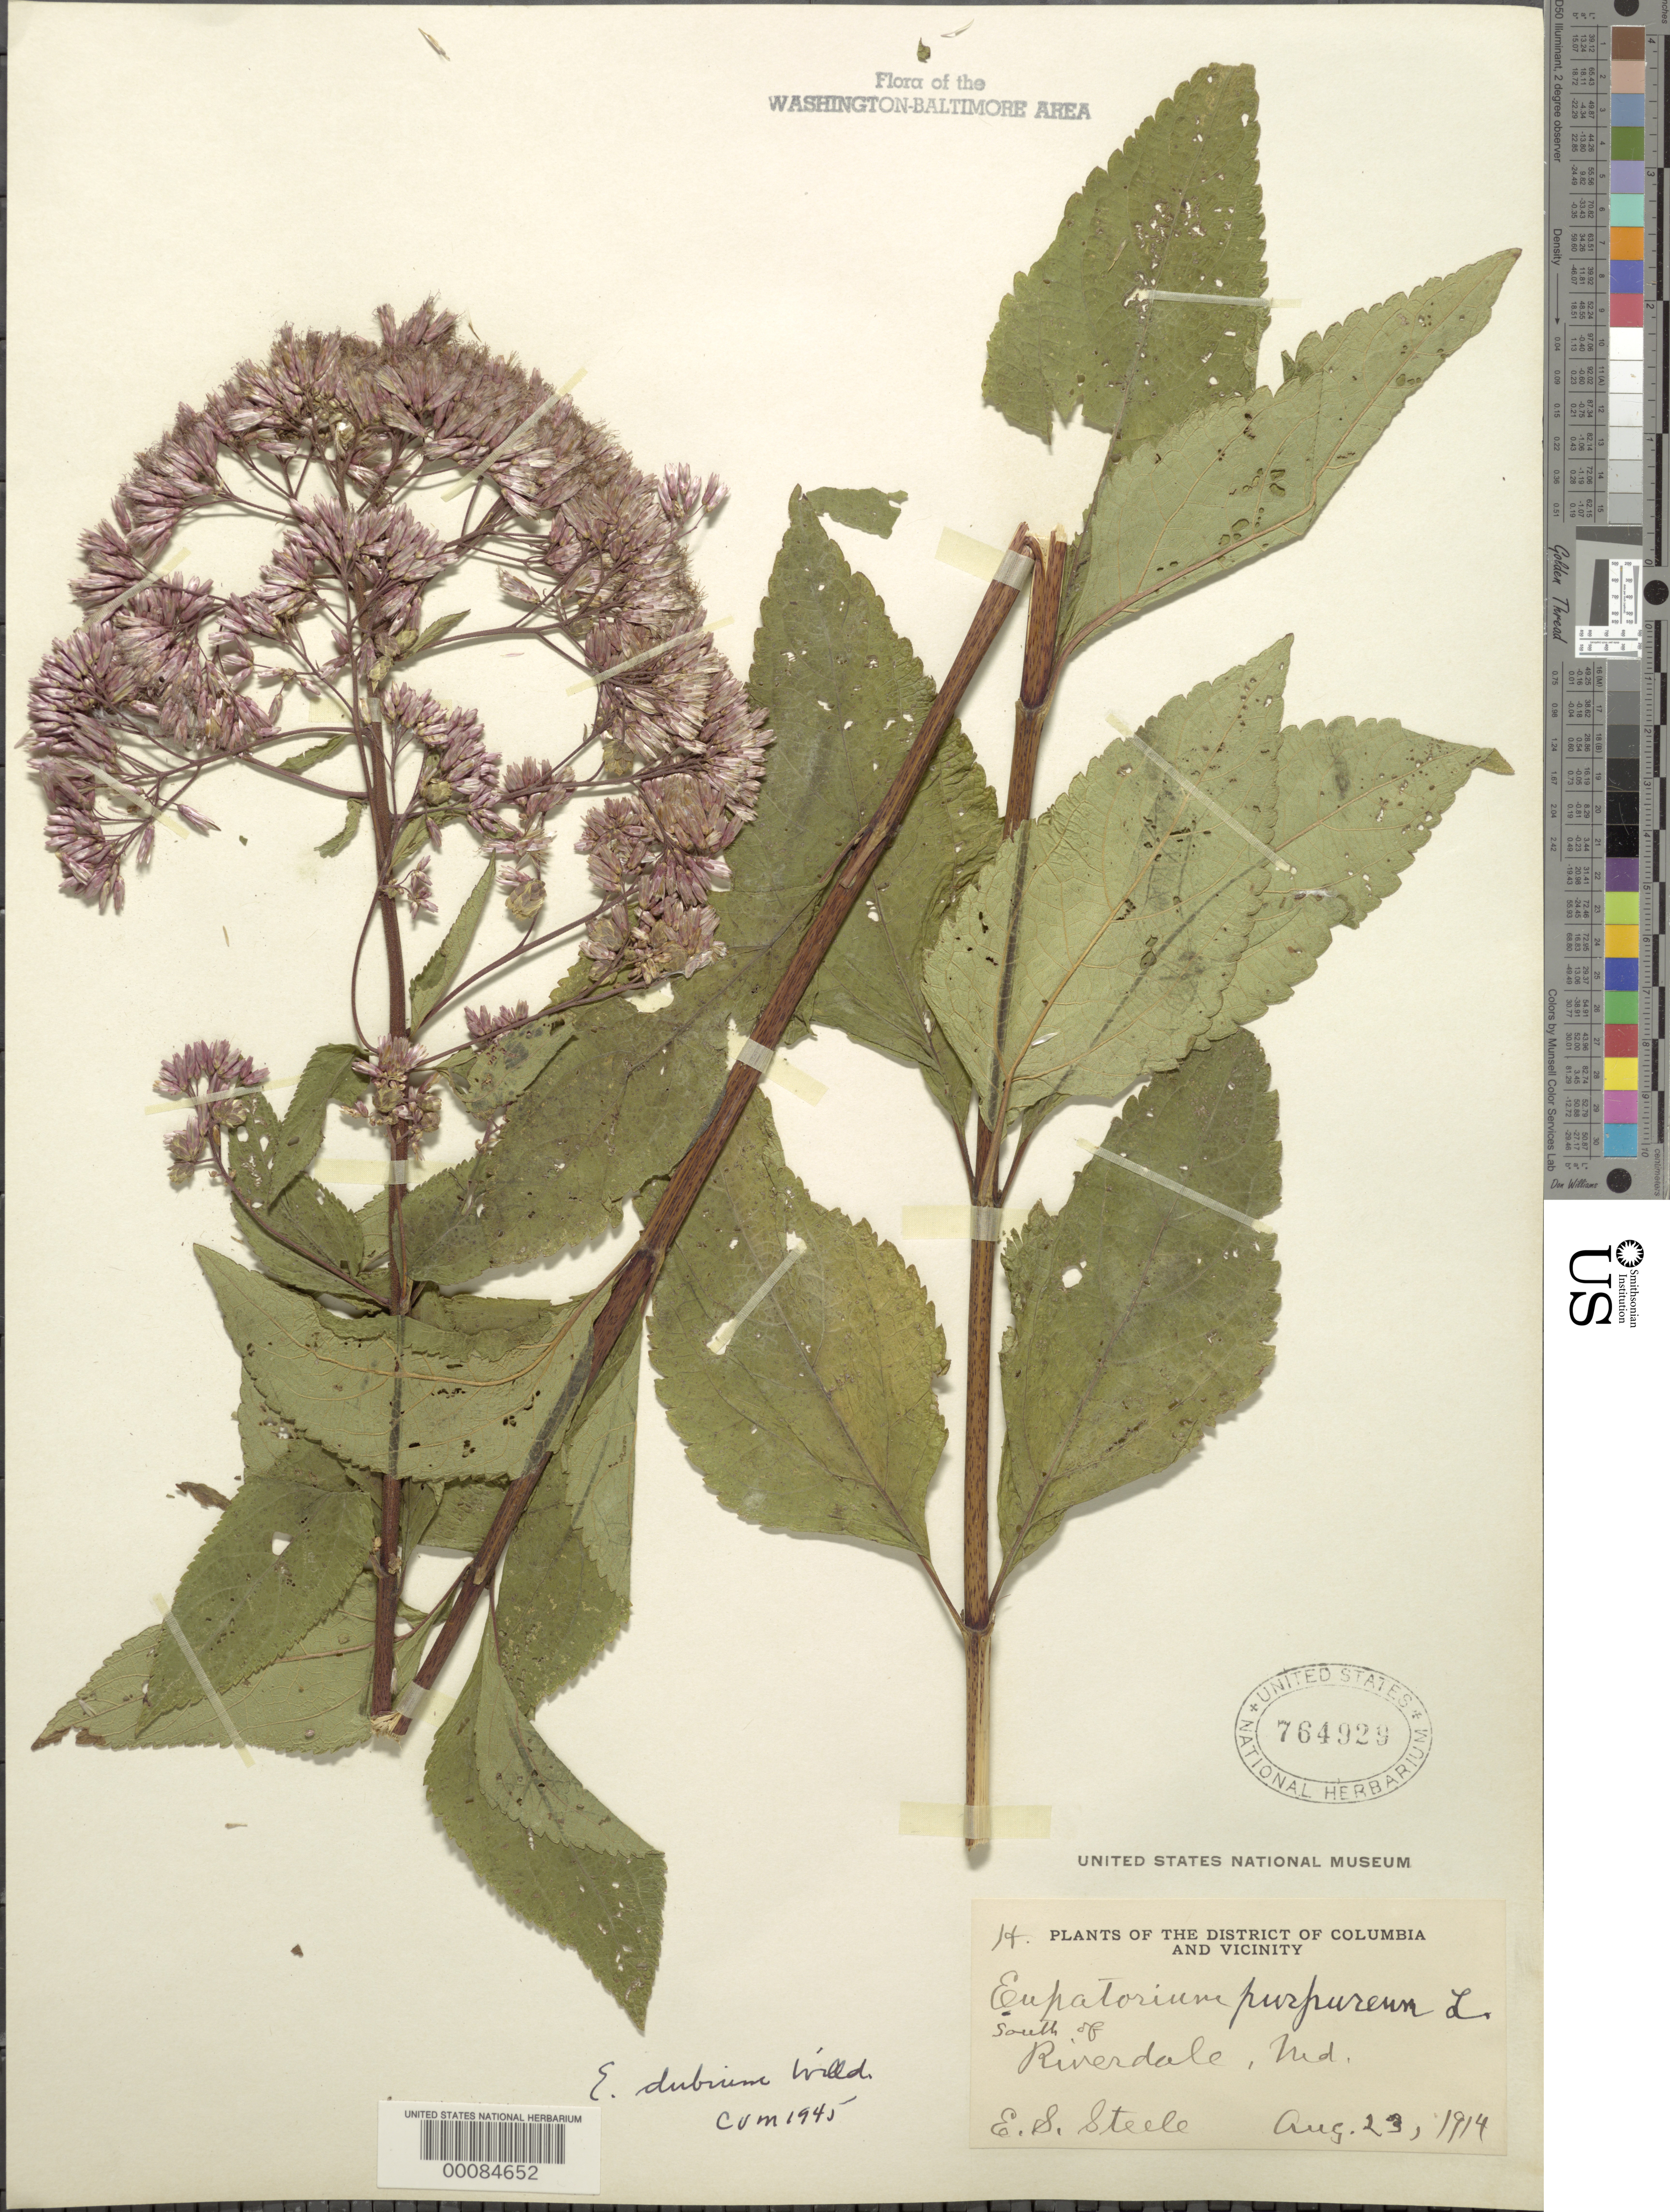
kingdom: Plantae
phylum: Tracheophyta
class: Magnoliopsida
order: Asterales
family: Asteraceae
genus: Eupatorium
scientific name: Eupatorium dubium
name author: Willd. ex Poir.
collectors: E. Steele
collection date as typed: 23 Aug 1914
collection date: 1914-08-23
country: United States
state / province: Maryland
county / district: Prince George's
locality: South of Riverdale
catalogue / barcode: US 764929